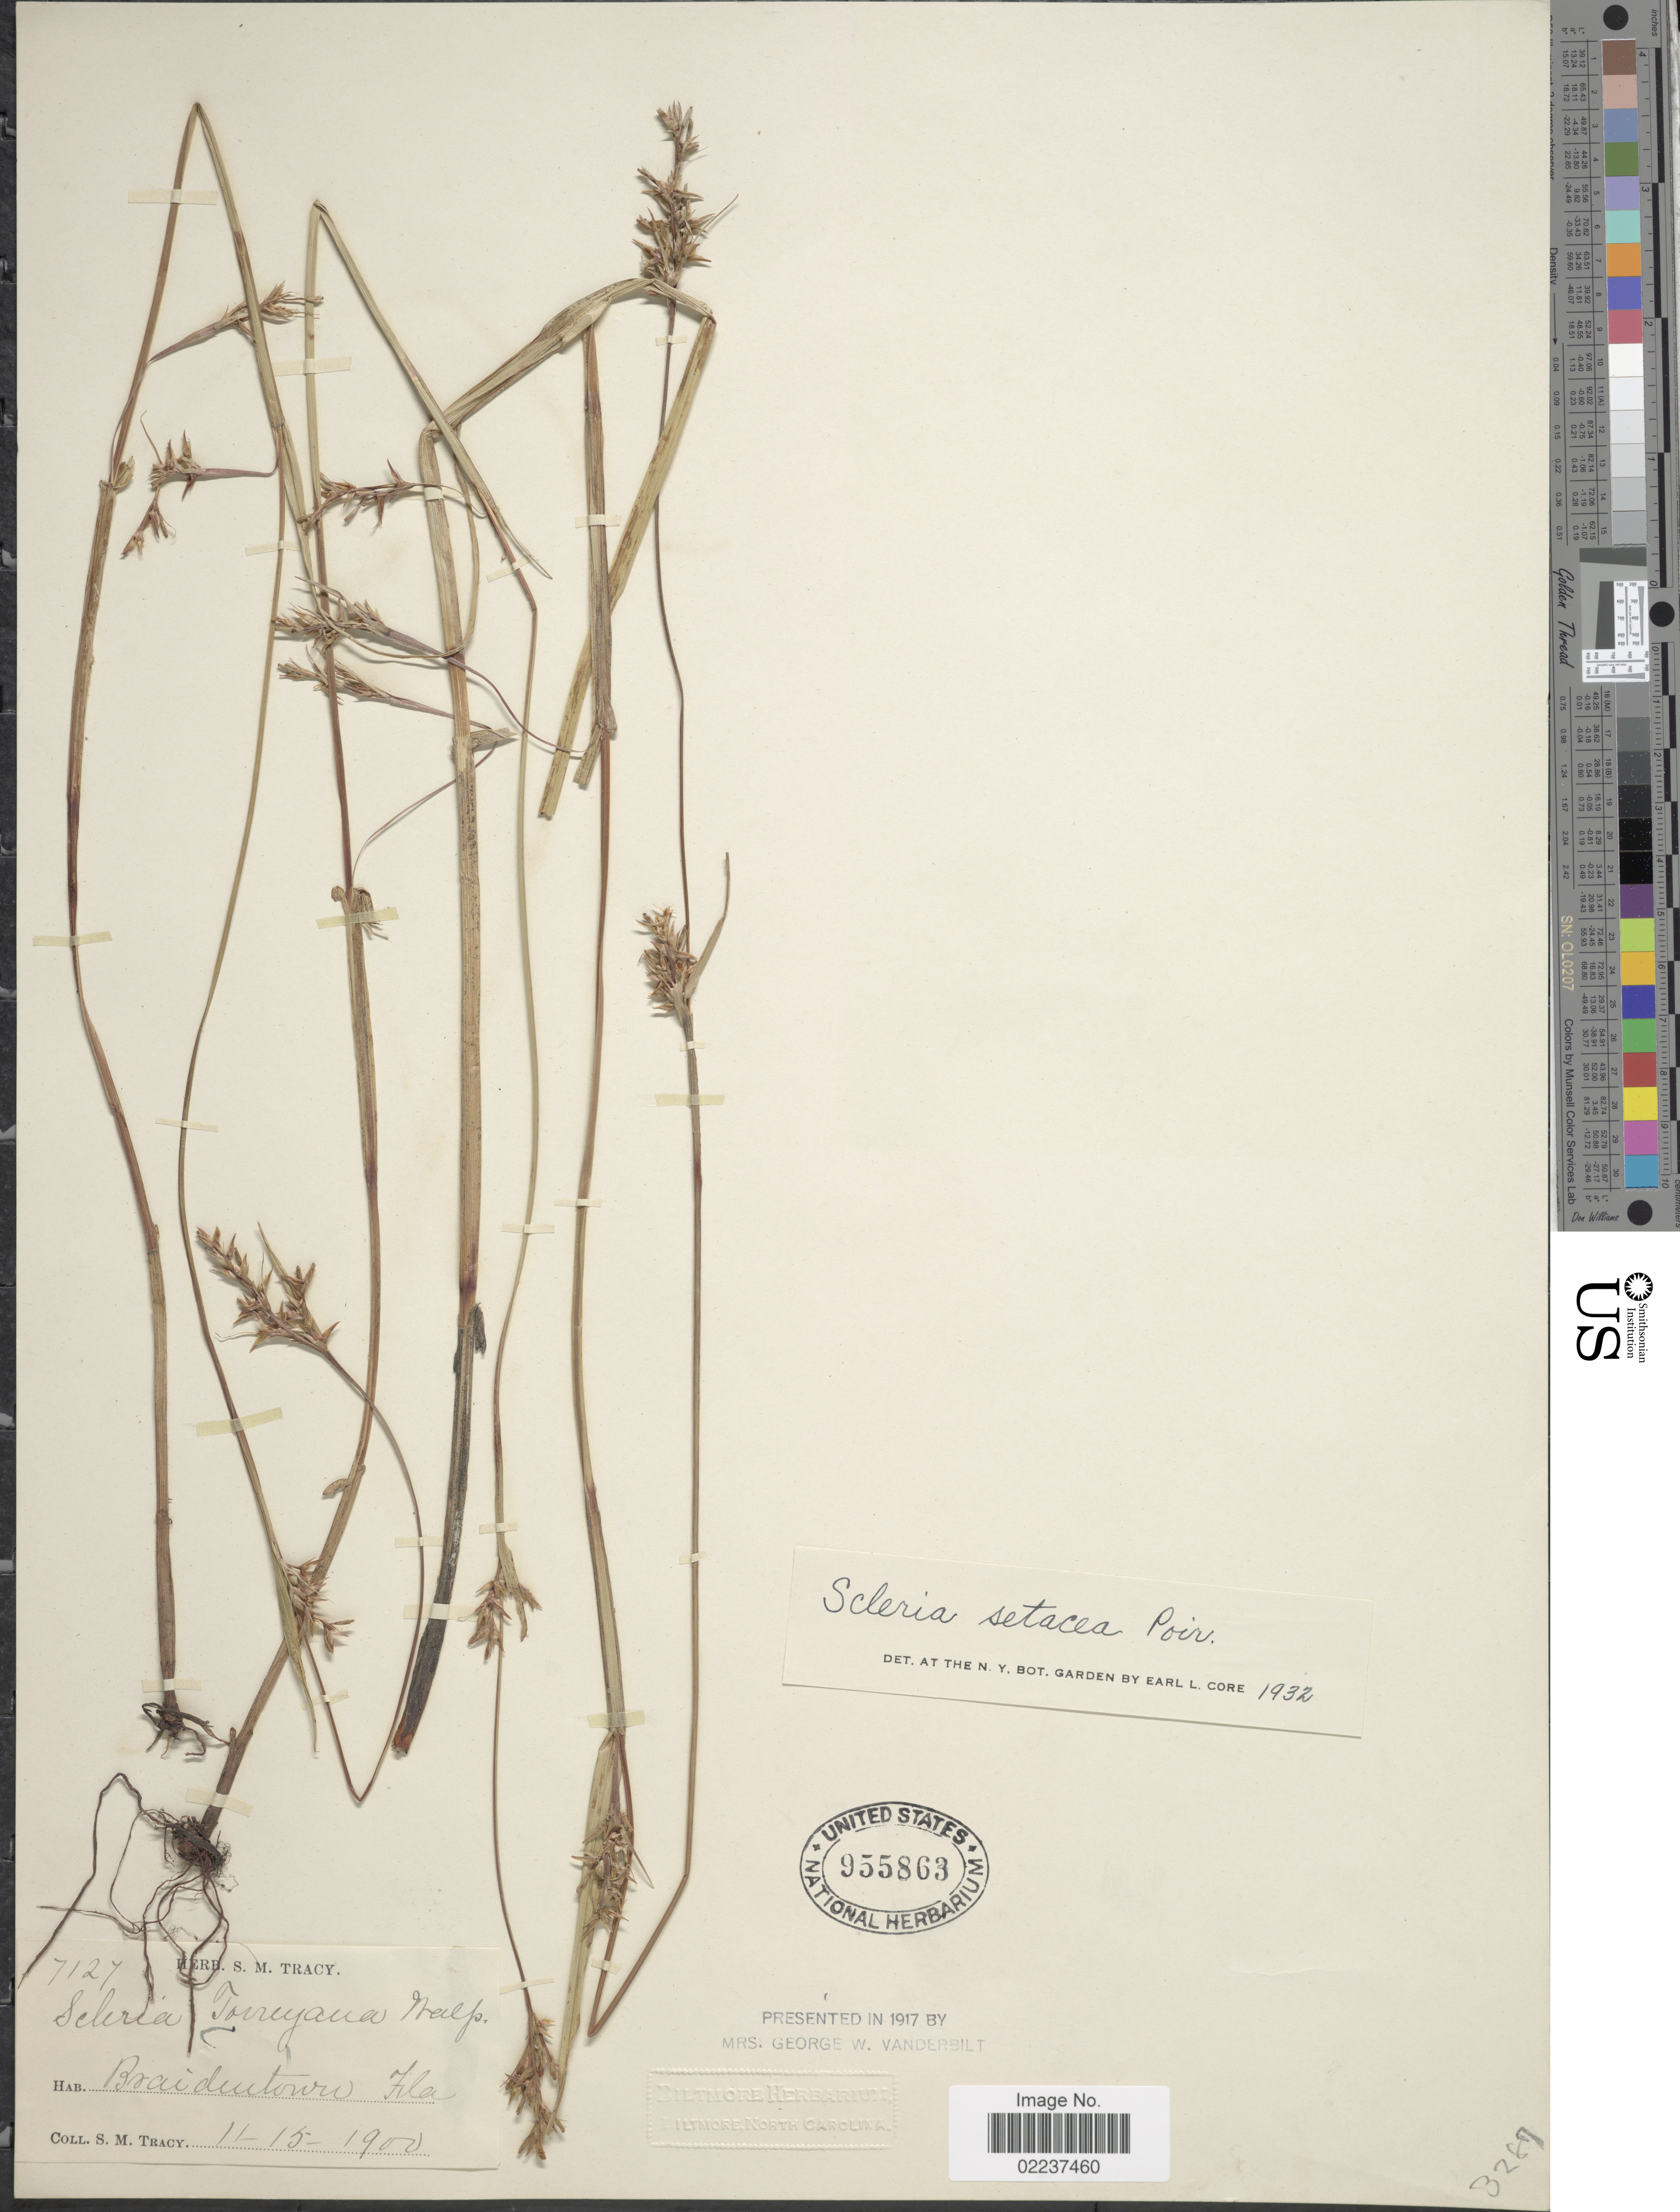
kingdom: Plantae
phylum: Tracheophyta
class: Liliopsida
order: Poales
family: Cyperaceae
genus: Scleria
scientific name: Scleria muehlenbergii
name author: Steud.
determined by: Strong, Mark T., (BOT), Smithsonian Institution - National Museum of Natural History (UNITED STATES)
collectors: S. M. Tracy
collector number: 7127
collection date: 1900-11-15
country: United States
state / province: Florida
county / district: Manatee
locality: Braidentown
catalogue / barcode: US 955863